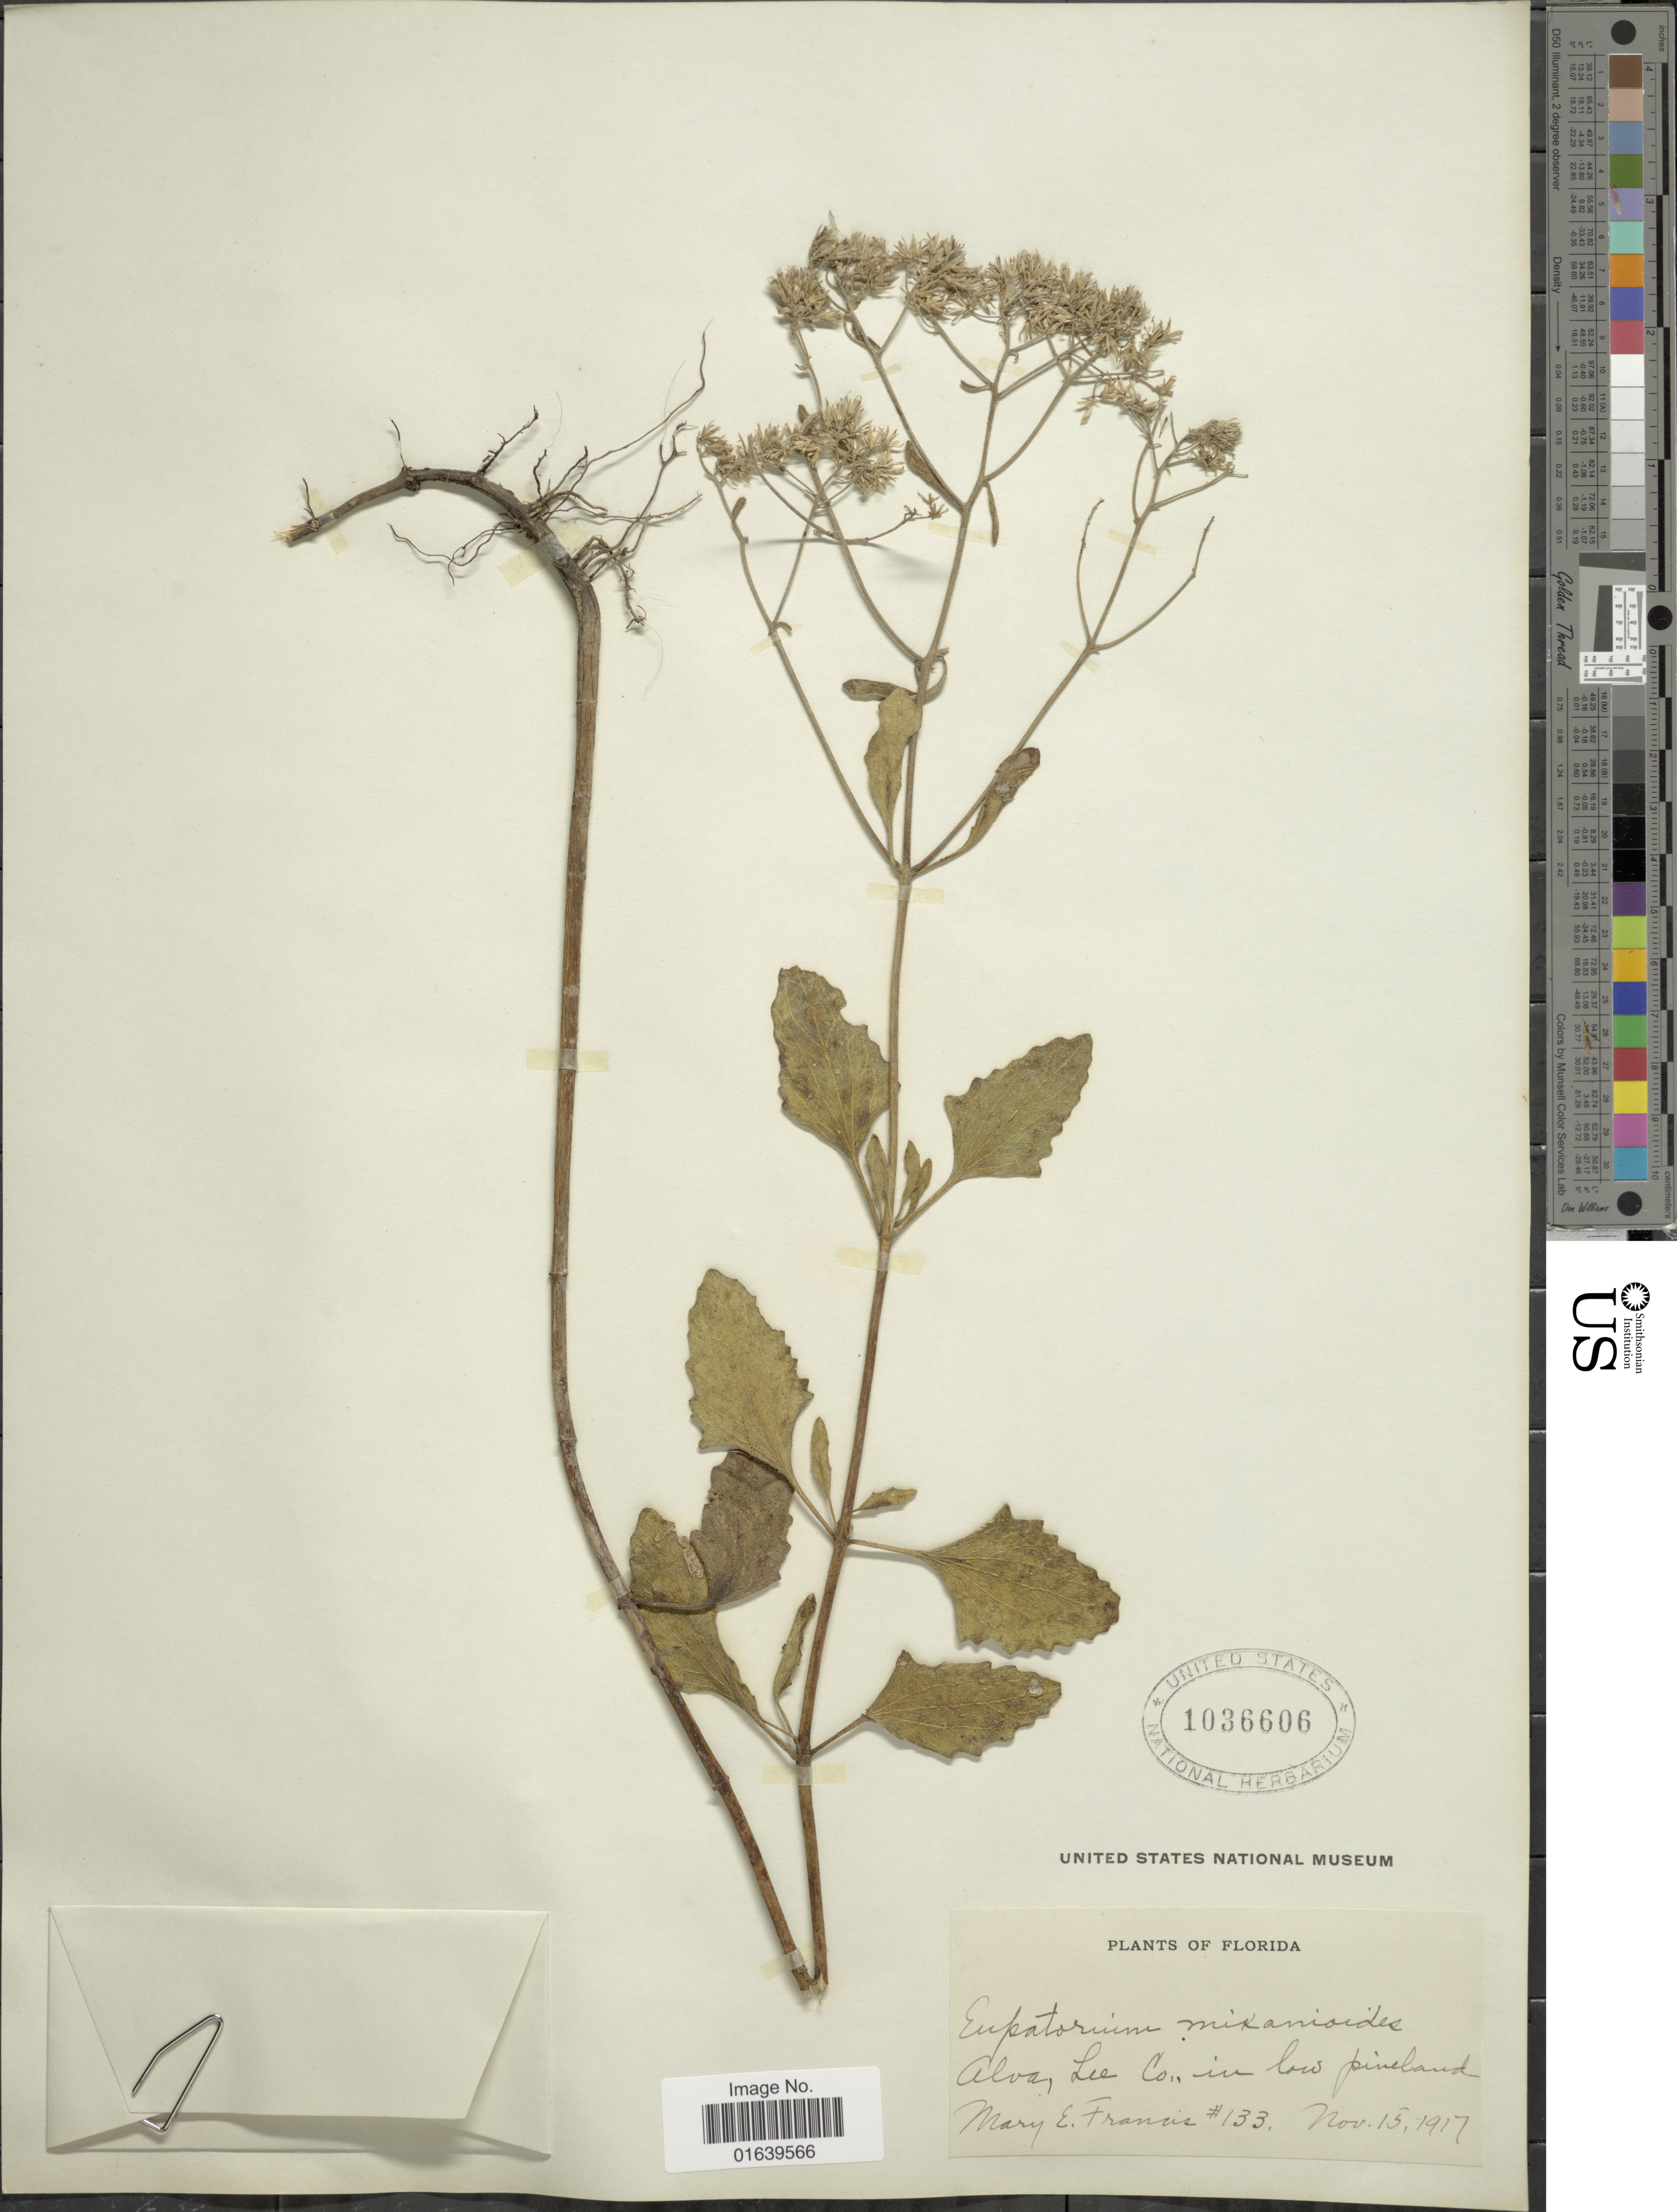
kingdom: Plantae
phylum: Tracheophyta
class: Magnoliopsida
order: Asterales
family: Asteraceae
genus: Eupatorium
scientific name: Eupatorium mikanioides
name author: Chapman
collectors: M. E. Francis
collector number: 133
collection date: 1917-11-15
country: United States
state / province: Florida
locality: Alva, Lee Co. in low pinelands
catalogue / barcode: US 1036606